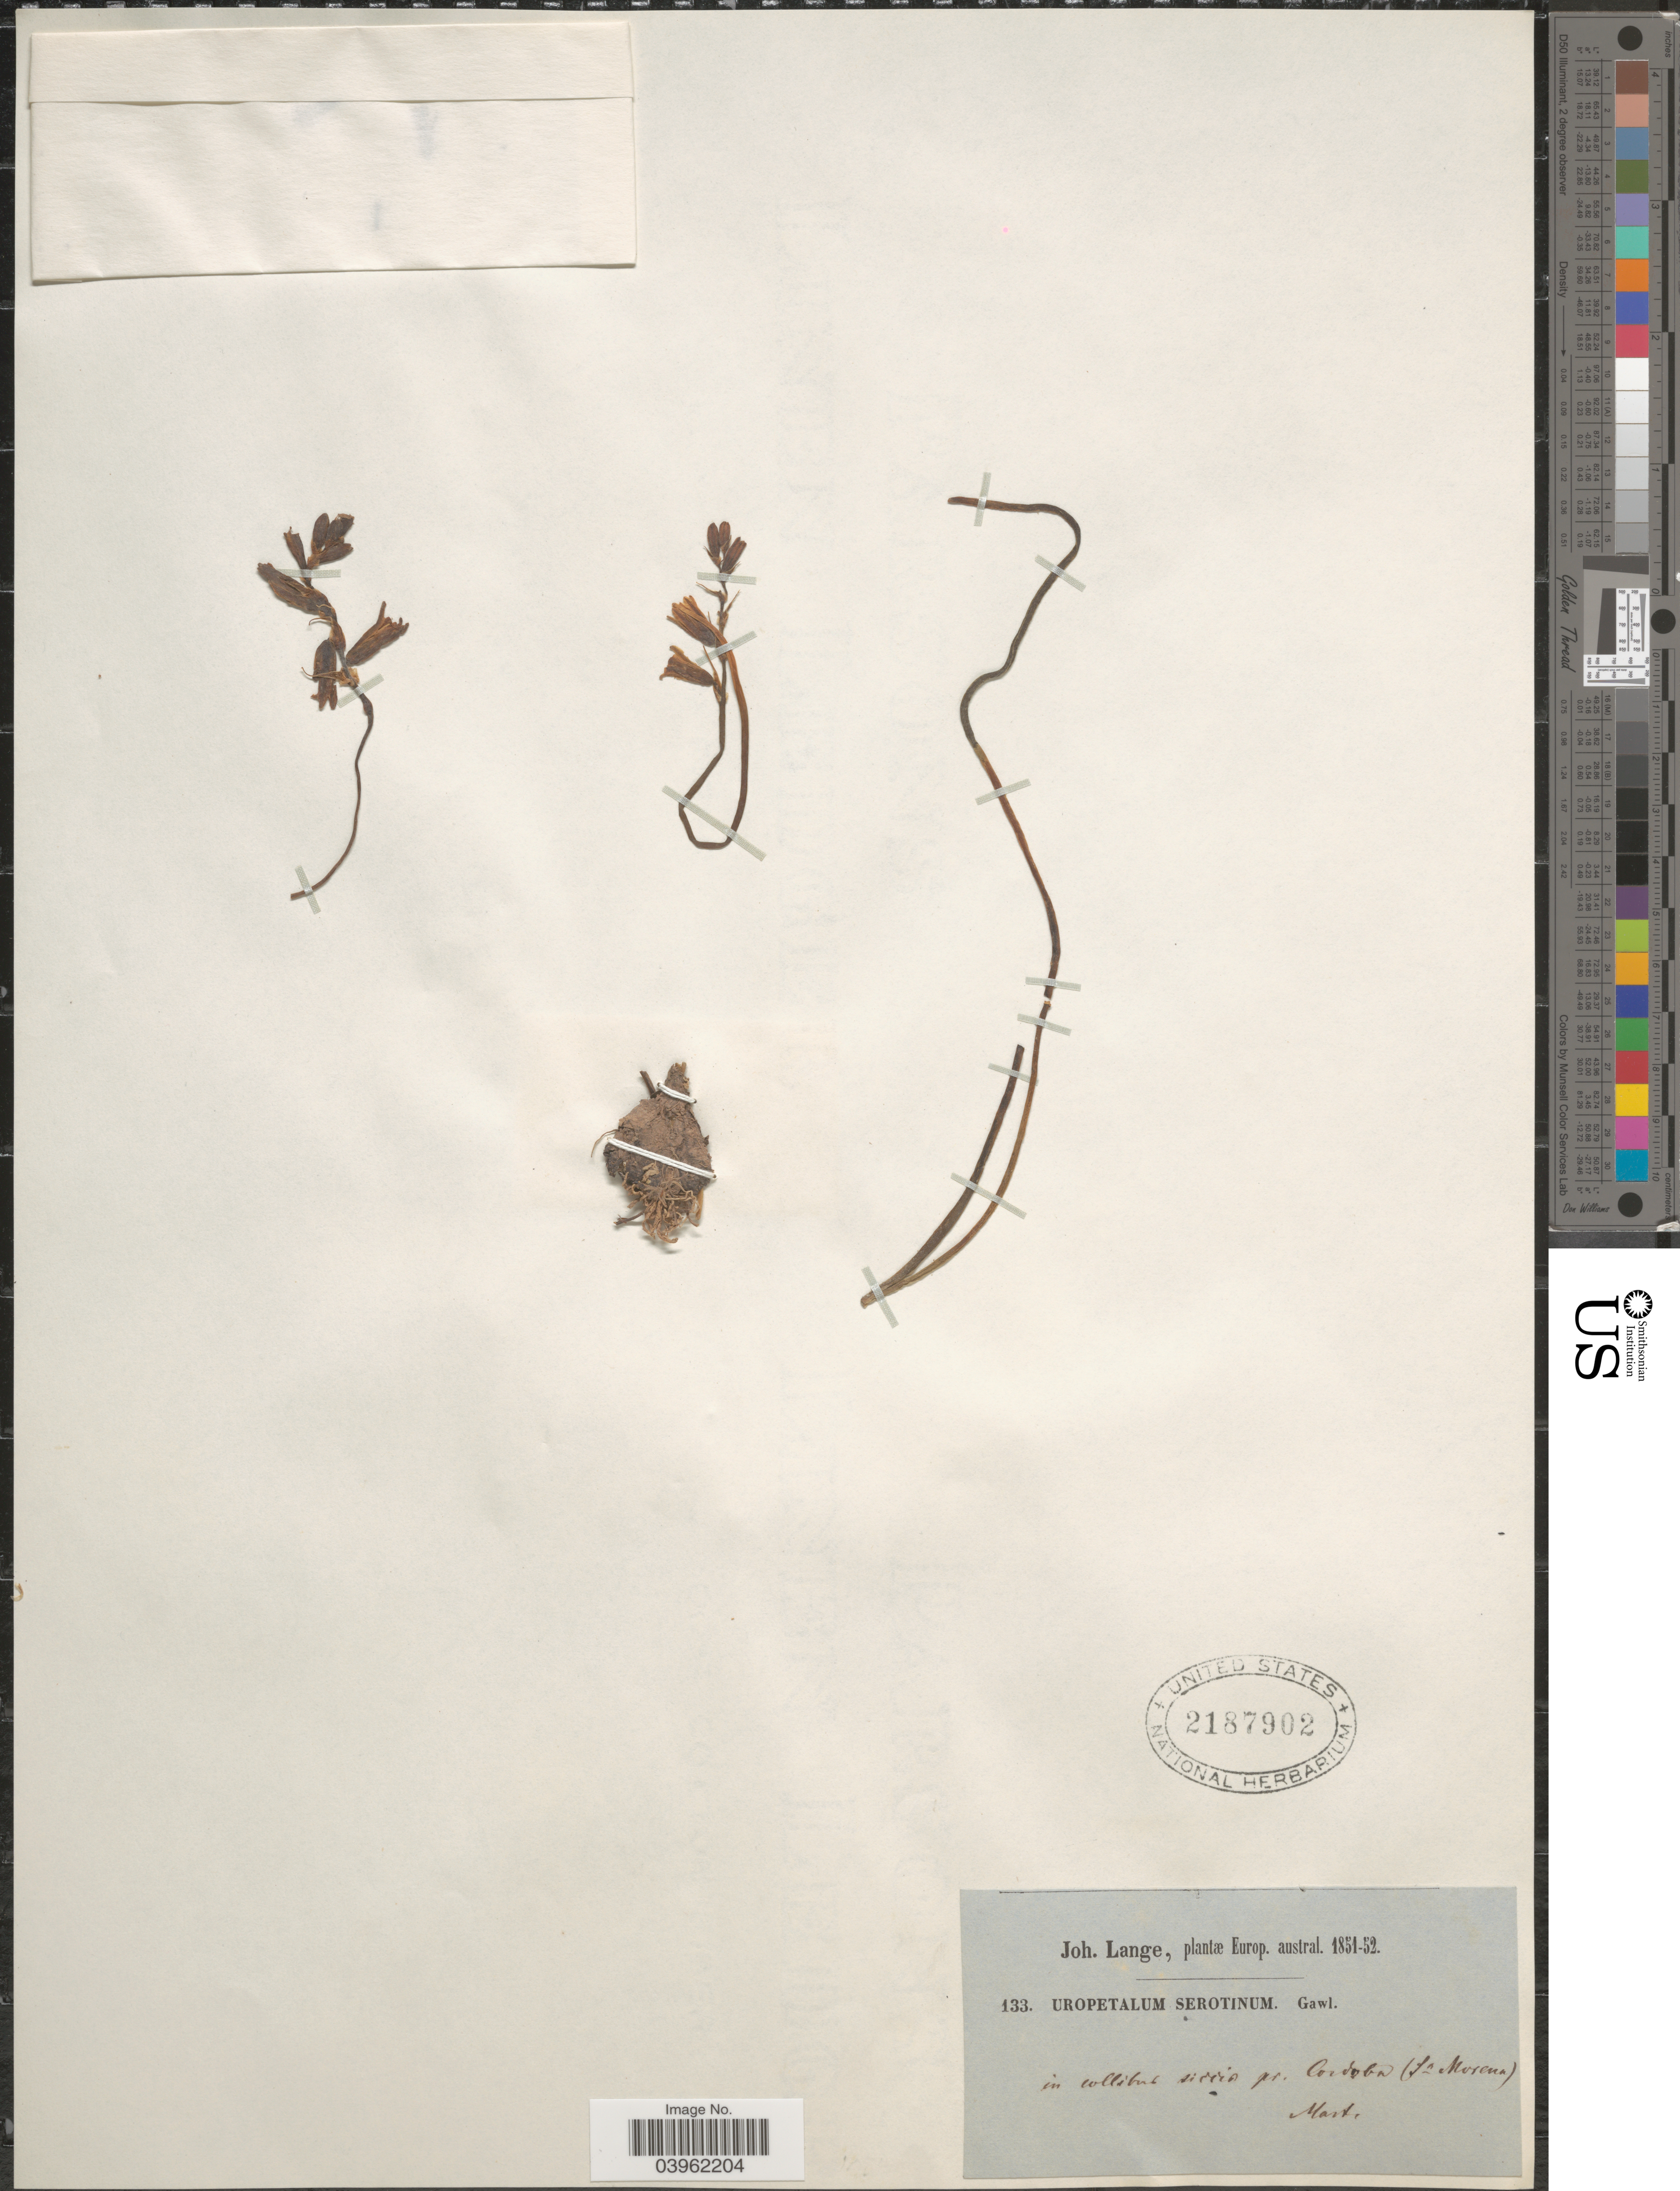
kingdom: Plantae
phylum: Tracheophyta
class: Liliopsida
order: Asparagales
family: Asparagaceae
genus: Dipcadi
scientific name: Dipcadi serotinum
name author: (L.) Medik.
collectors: J. M. C. Lange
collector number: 133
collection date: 1851-03/1852-03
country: Spain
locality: Europ. austral. In collibus silvio pr. Cordoba (Sn Morena).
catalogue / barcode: US 2187902